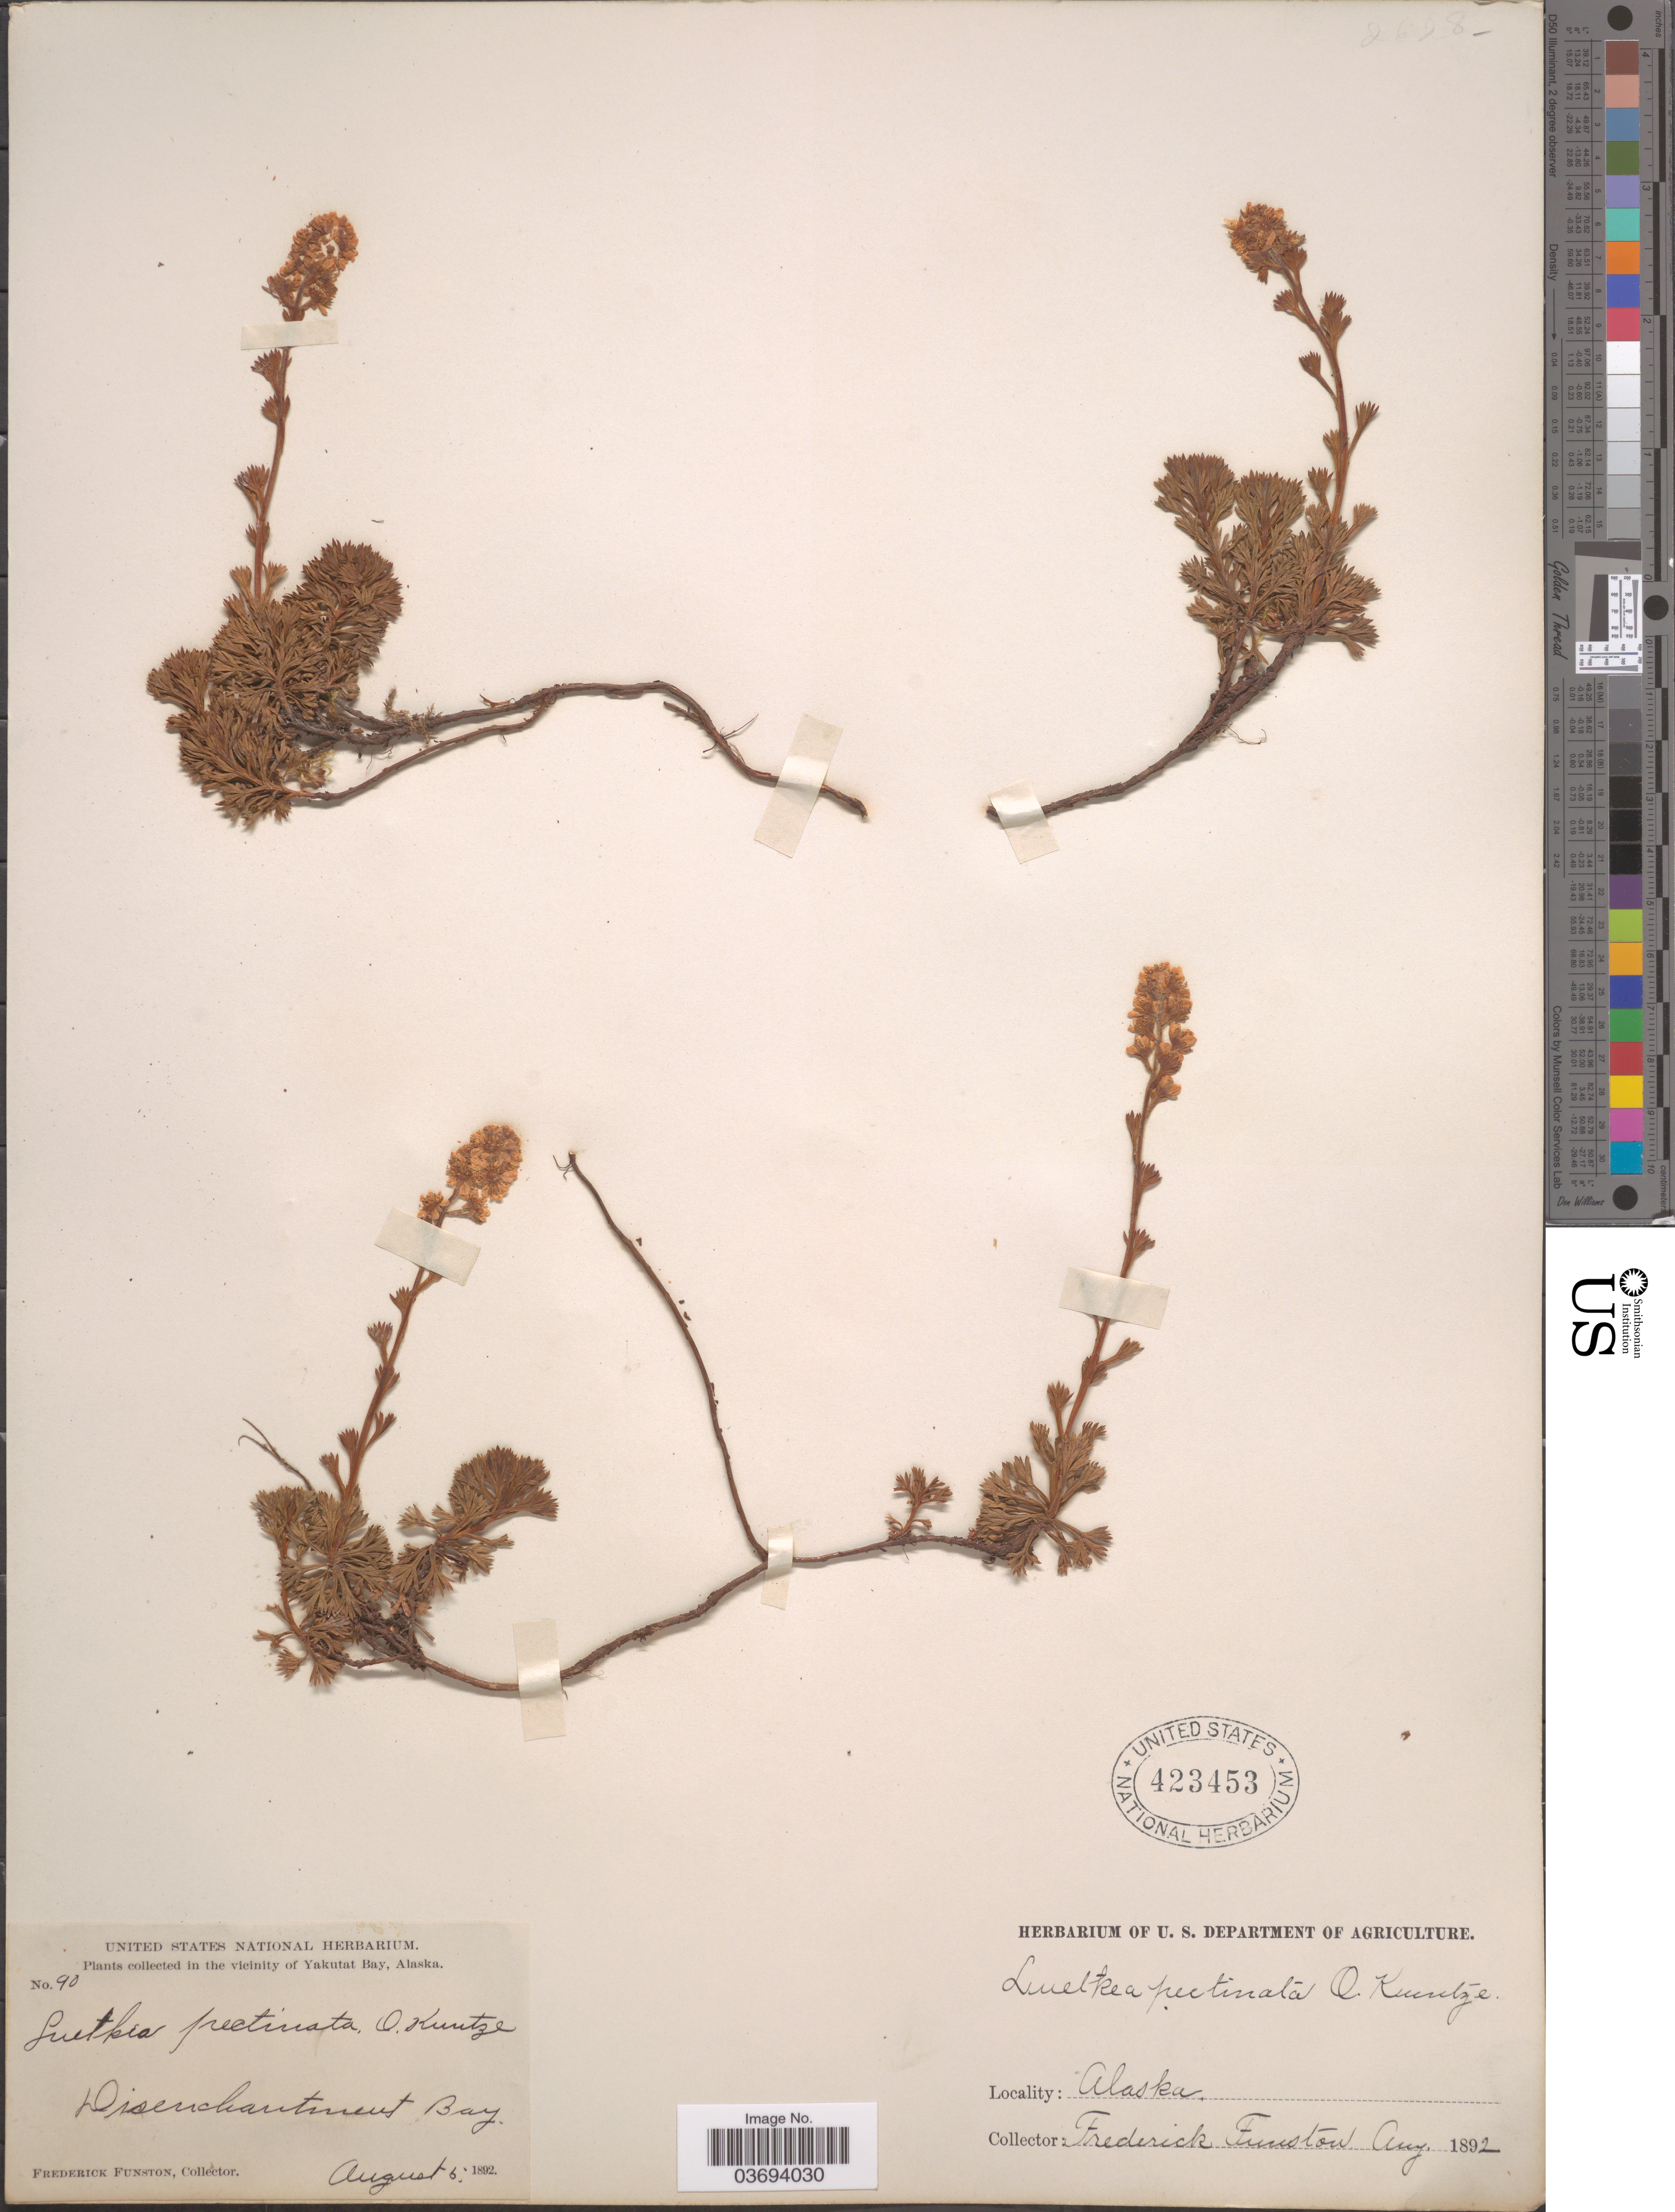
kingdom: Plantae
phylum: Tracheophyta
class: Magnoliopsida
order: Rosales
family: Rosaceae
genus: Luetkea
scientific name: Luetkea pectinata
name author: (Pursh) Kuntze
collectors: F. Funston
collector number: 90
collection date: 1892-08-05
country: United States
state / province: Alaska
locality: In the vicinity of Yakutat Bay. Disenchantment Bay.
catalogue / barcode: US 423453